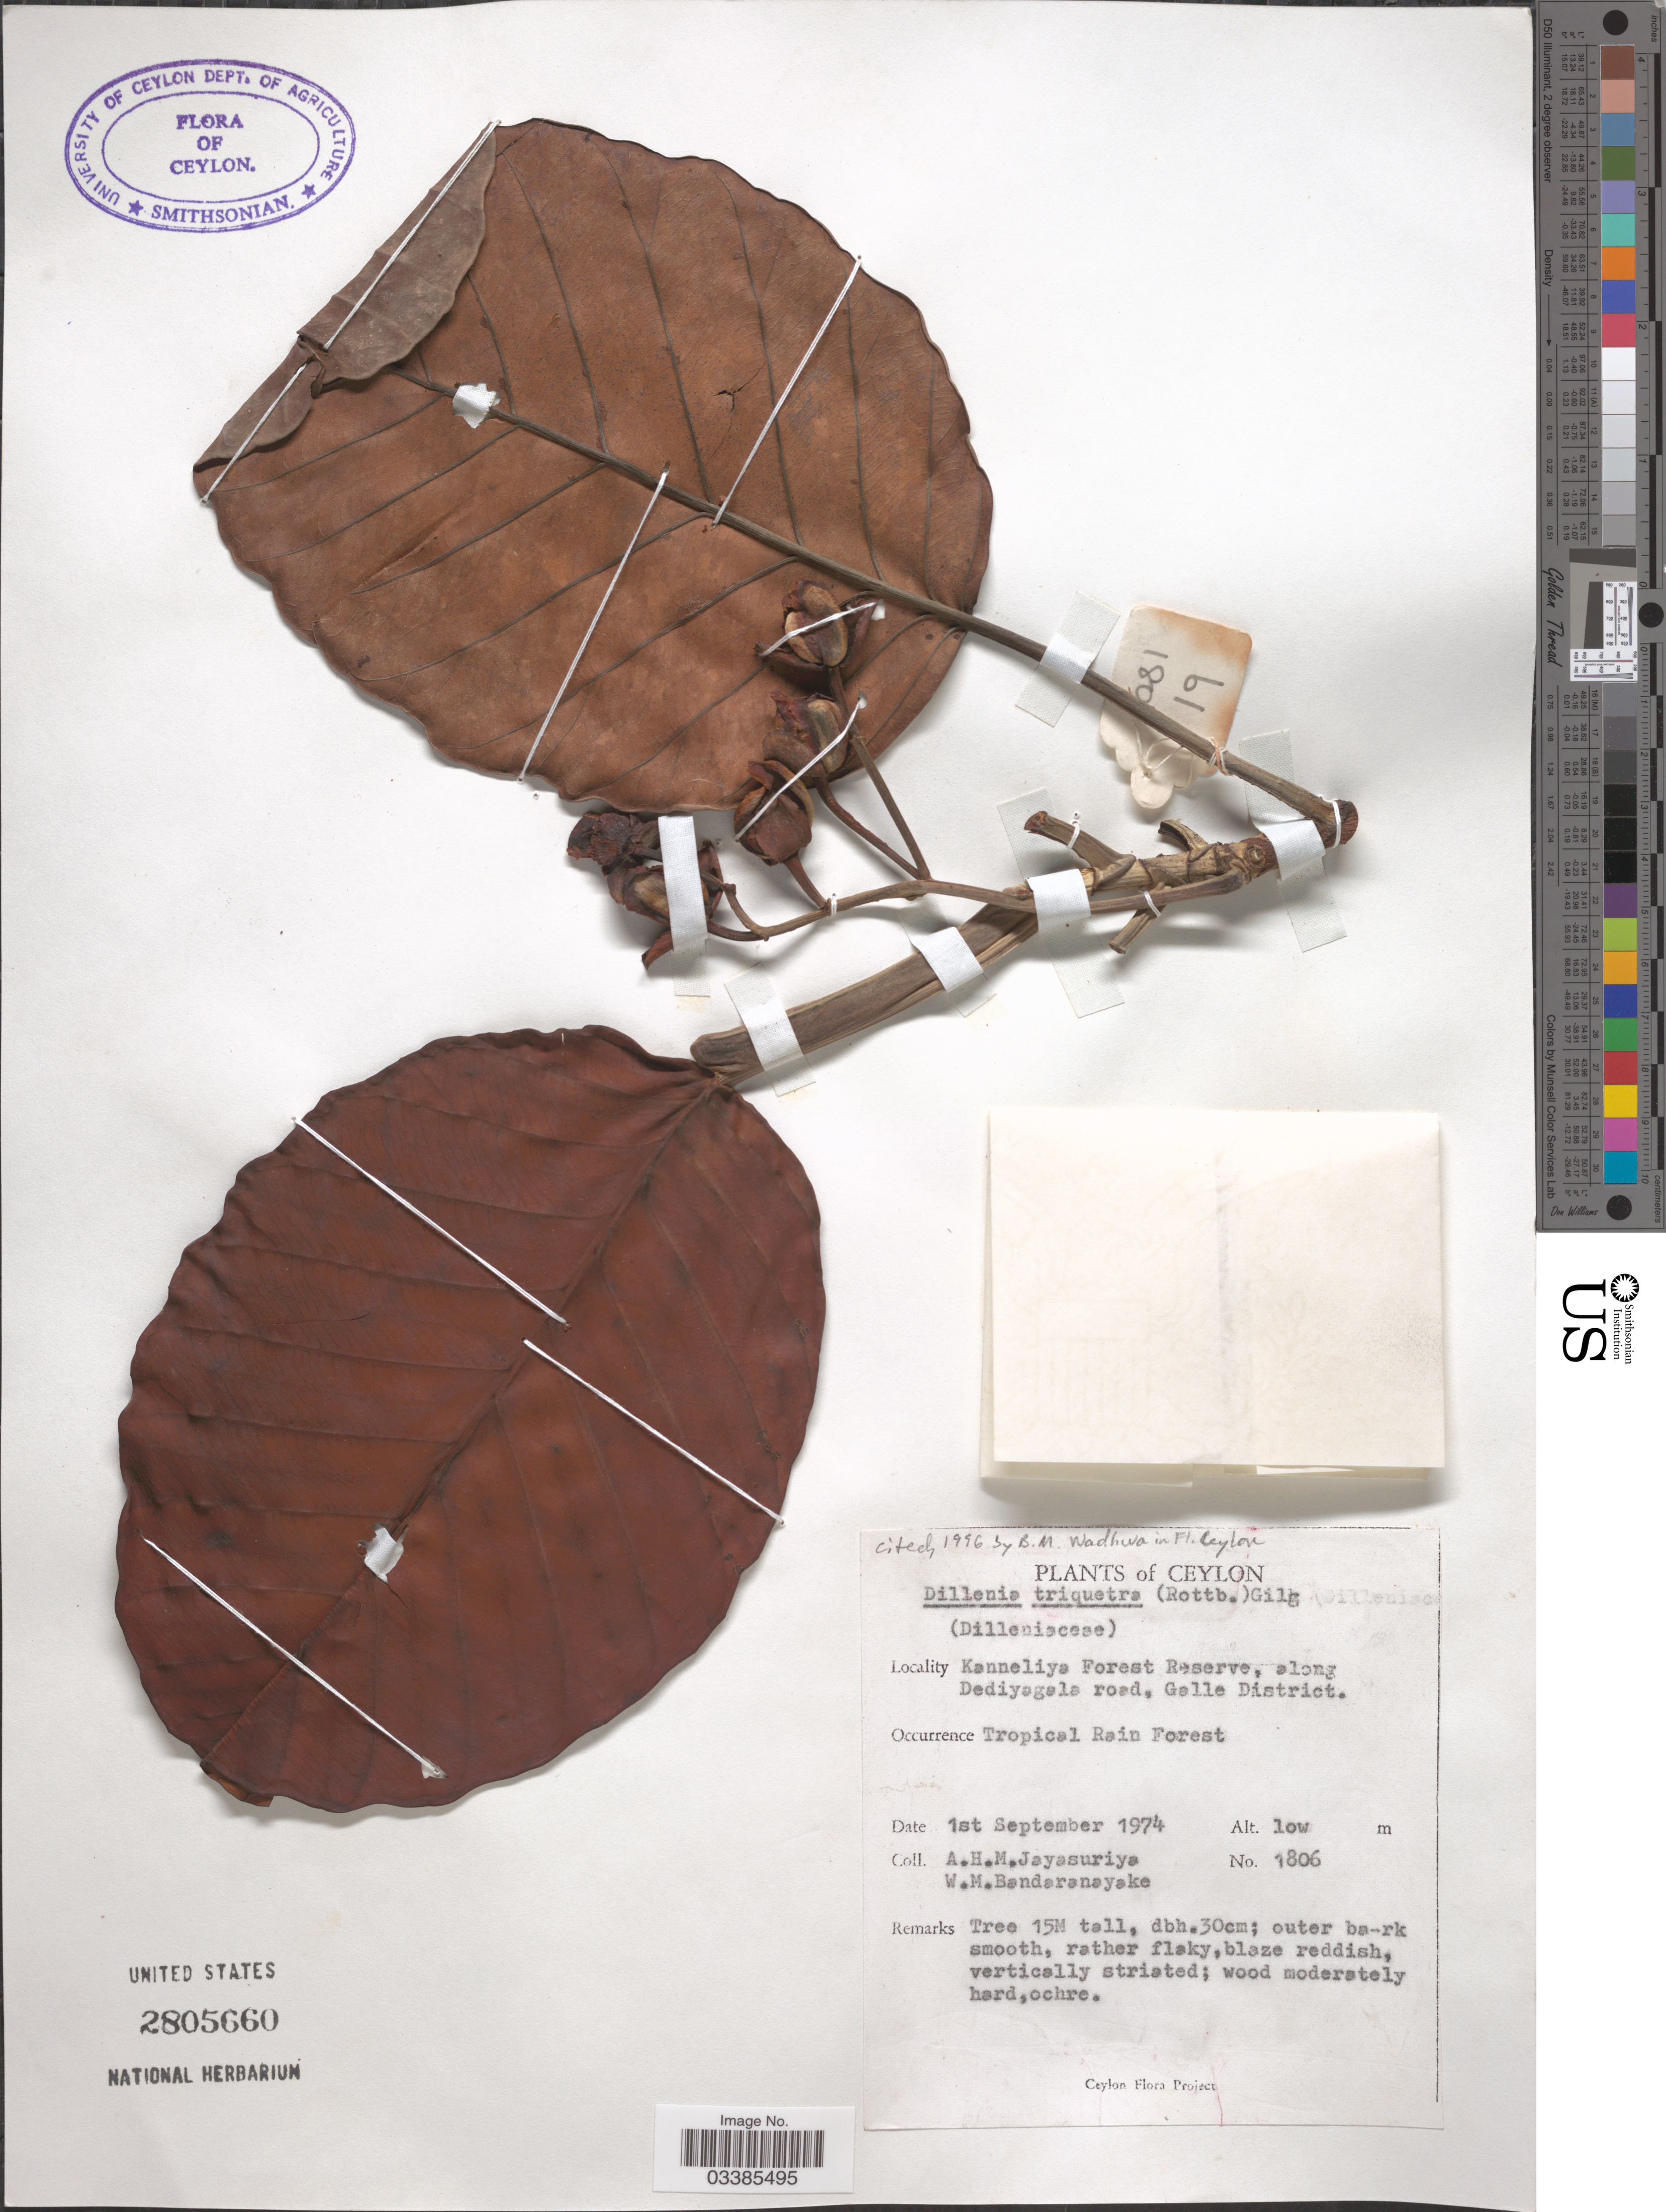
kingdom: Plantae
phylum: Tracheophyta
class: Magnoliopsida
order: Dilleniales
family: Dilleniaceae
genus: Dillenia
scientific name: Dillenia triquetra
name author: (Rottb.) Gilg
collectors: A. H. Jayasuriya & W. Bandaranayake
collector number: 1806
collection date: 1974-09-01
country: Sri Lanka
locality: Ceylon. Kanneliya Forest Reserve, along Dediyagala road, Galle District. Tropical Rain Forest.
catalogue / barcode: US 2805660